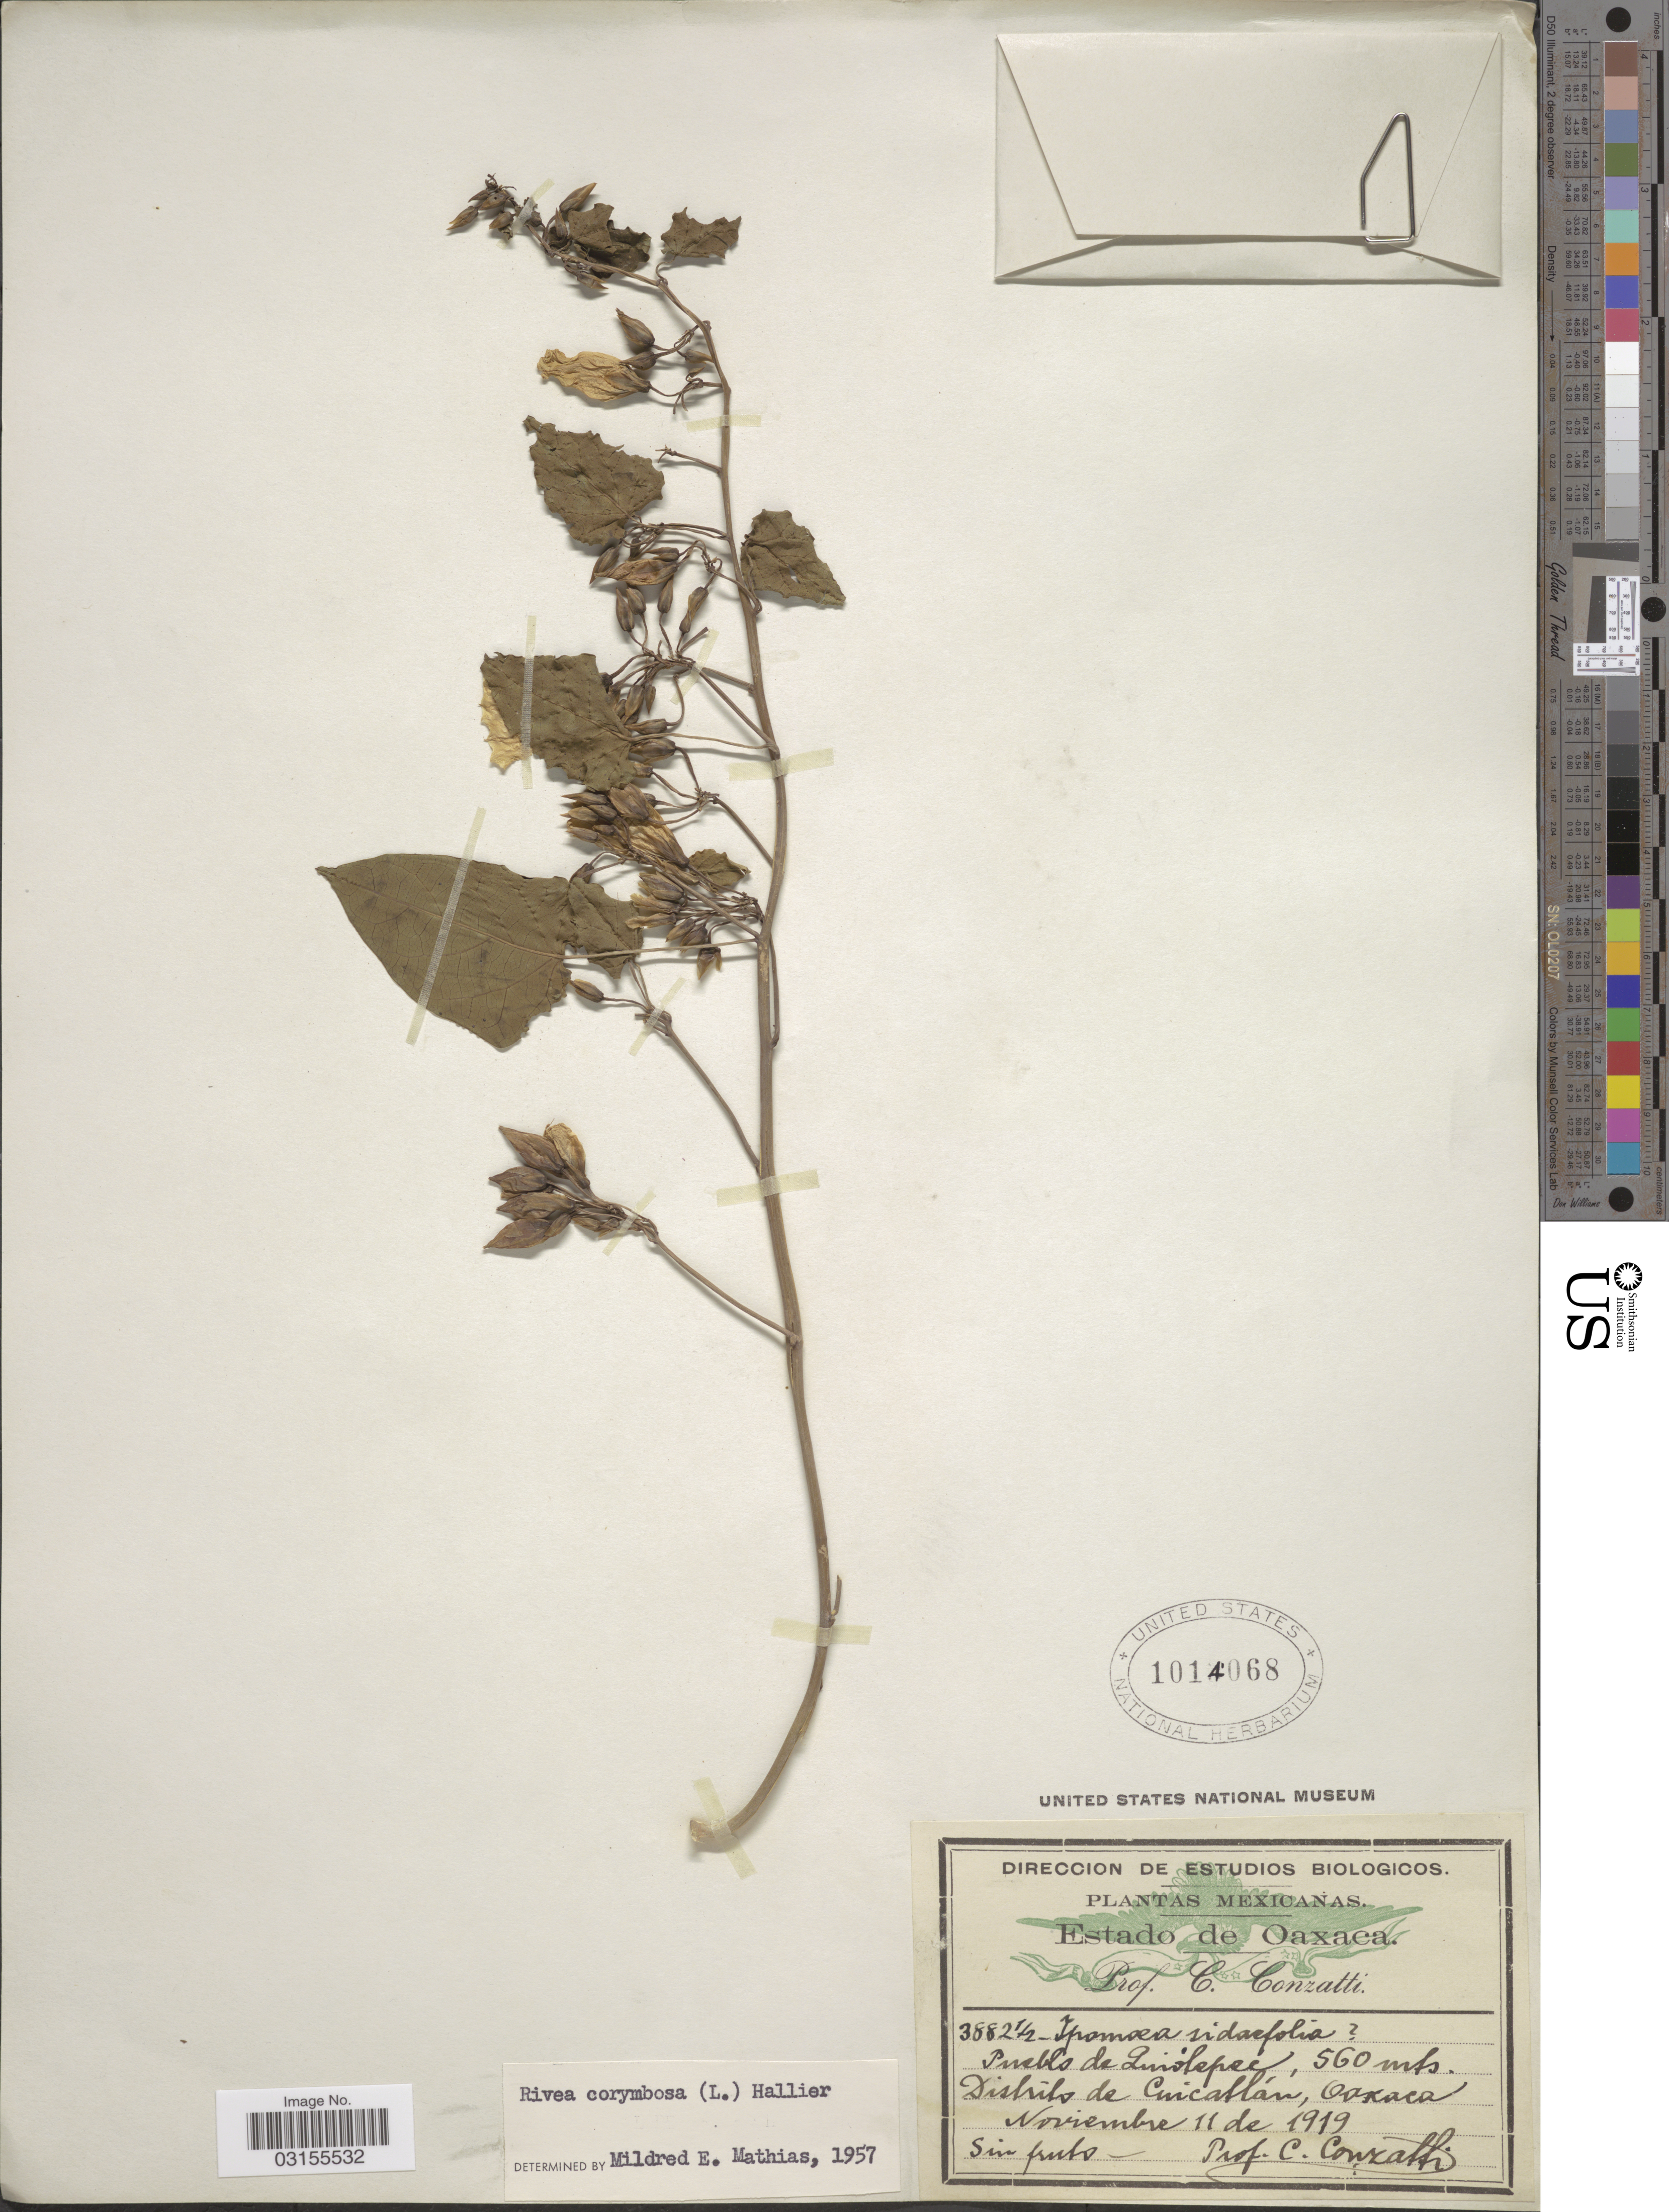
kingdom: Plantae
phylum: Tracheophyta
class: Magnoliopsida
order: Solanales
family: Convolvulaceae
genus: Turbina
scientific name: Turbina corymbosa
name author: (L.) Raf.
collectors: C. Conzatti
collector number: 3882½*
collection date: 1919-11-11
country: Mexico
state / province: Oaxaca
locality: Pueblo de Quiotepec. Distrito de Cuicatlán.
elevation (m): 560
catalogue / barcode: US 1014068